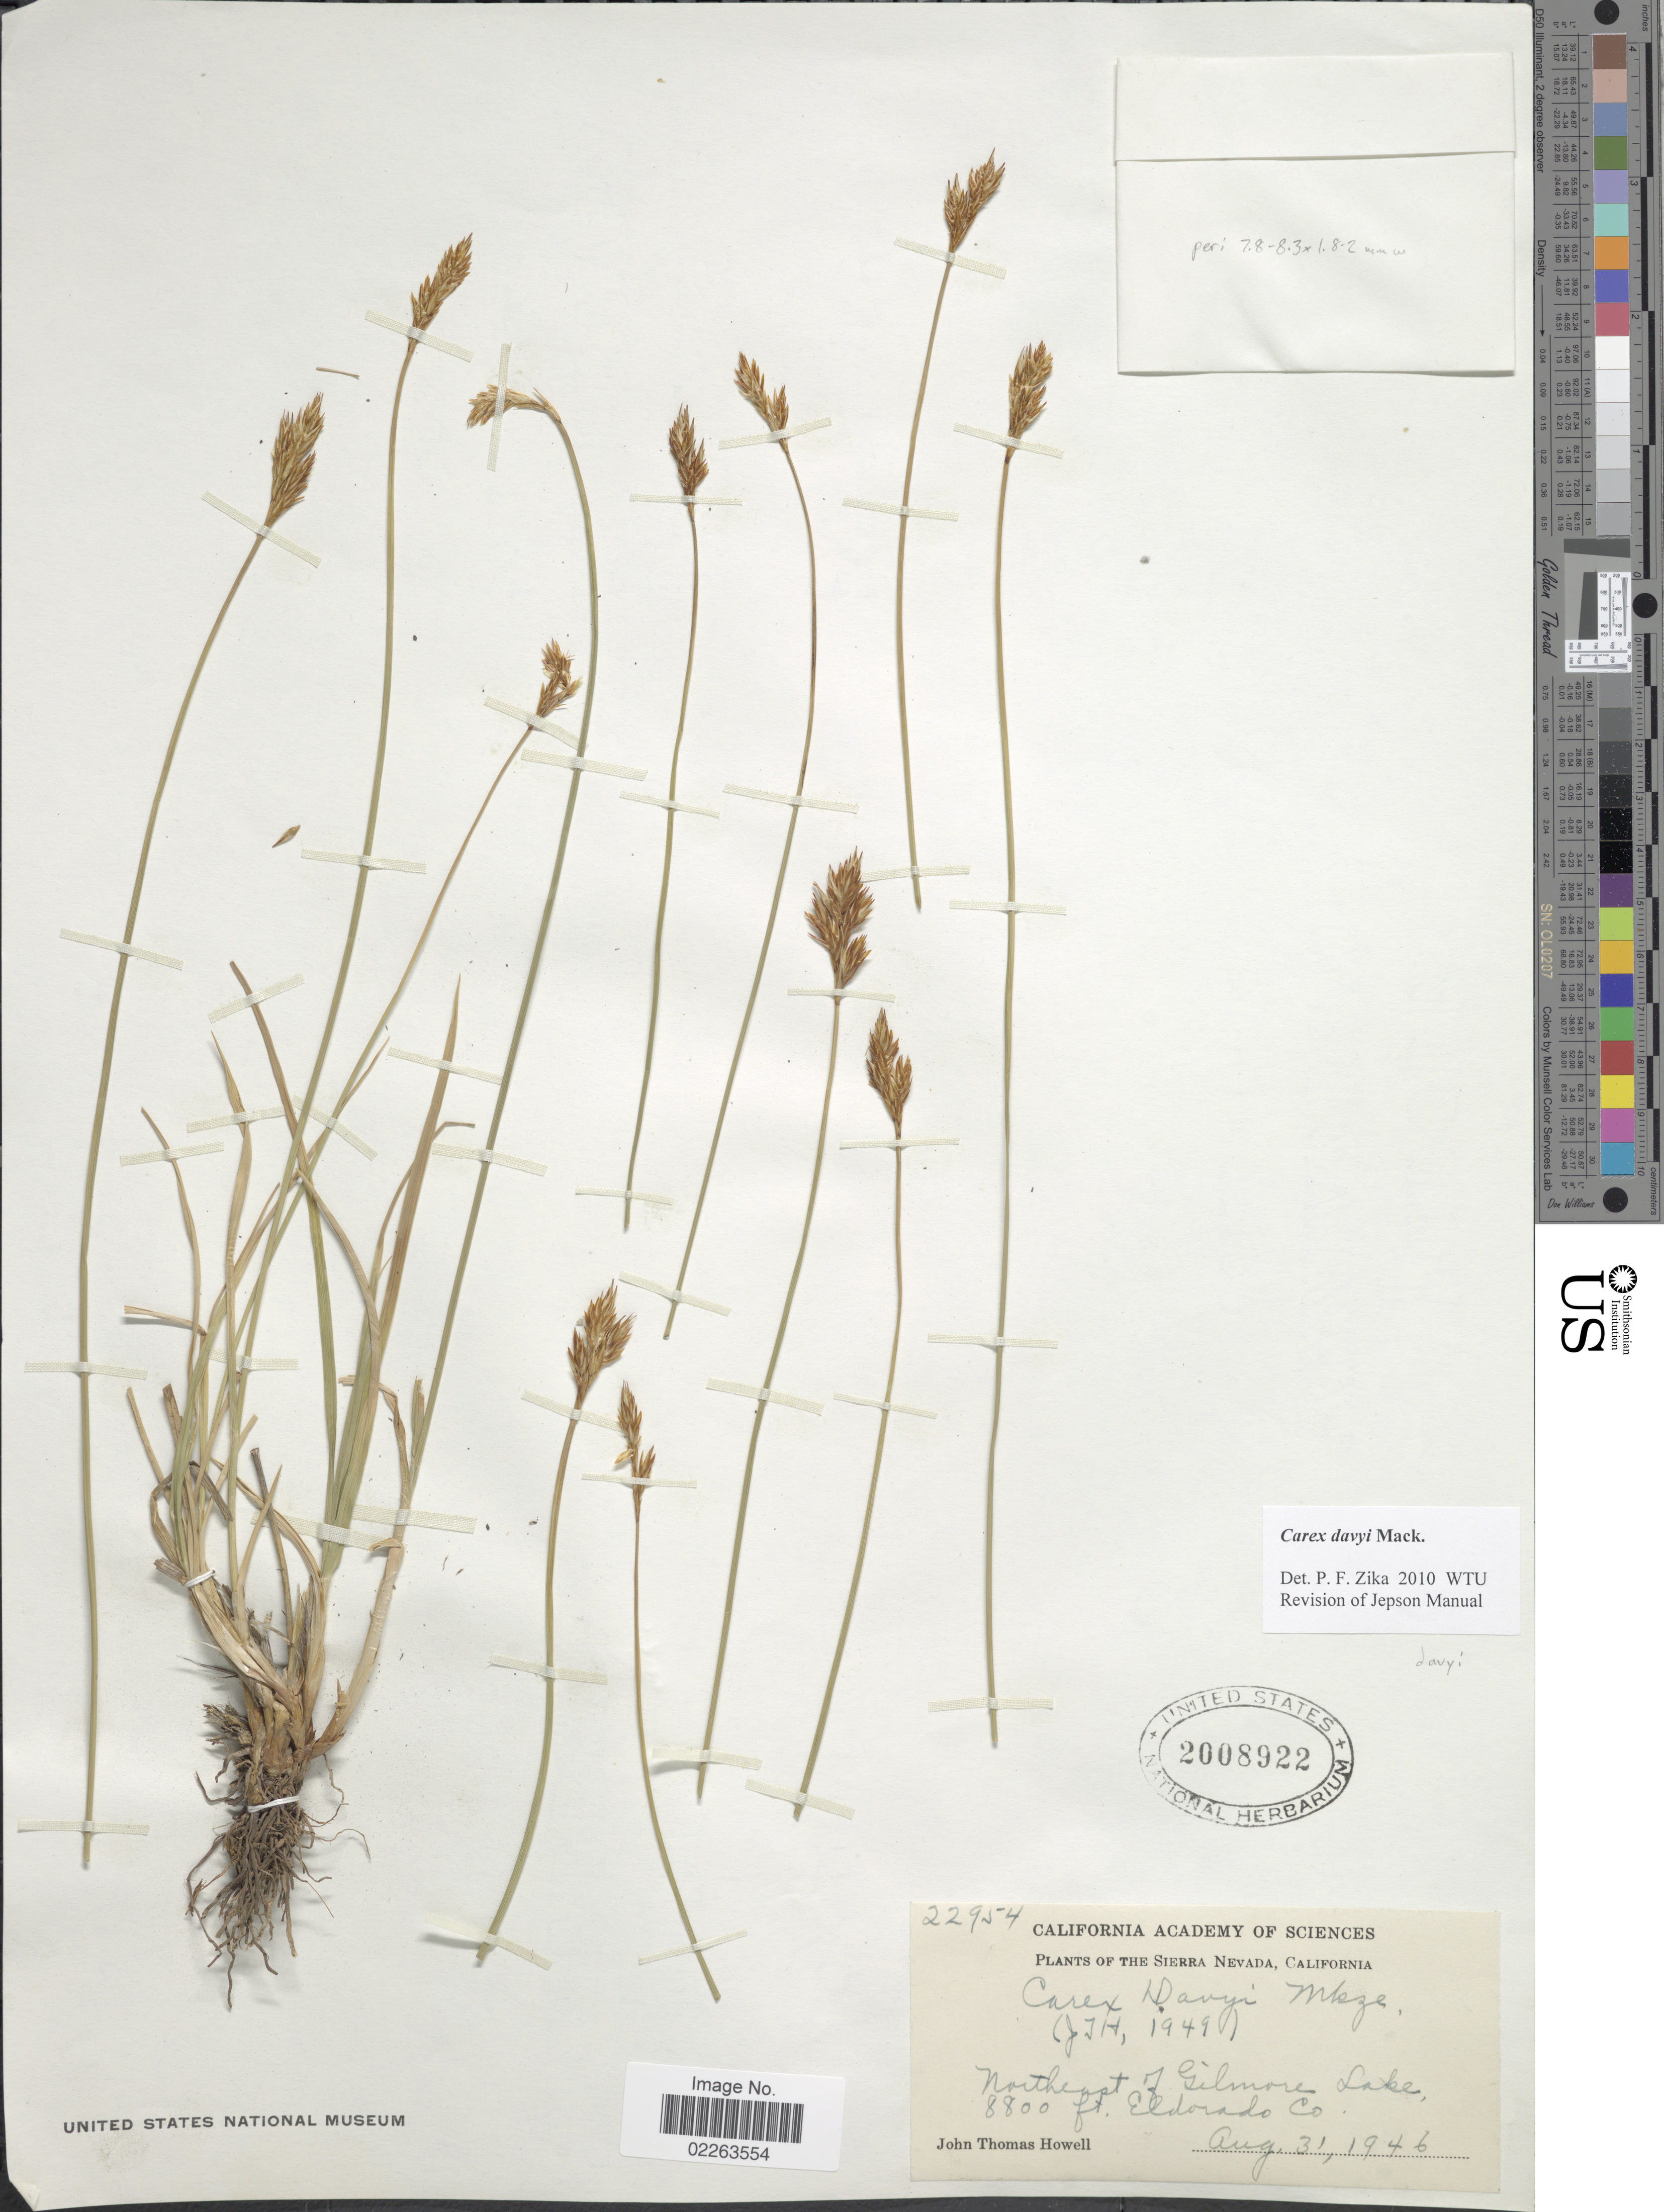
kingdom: Plantae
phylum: Tracheophyta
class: Liliopsida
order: Poales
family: Cyperaceae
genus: Carex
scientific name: Carex davyi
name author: Mack.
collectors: J. T. Howell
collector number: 22954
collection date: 1946-08-31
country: United States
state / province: California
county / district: El Dorado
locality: Sierra Nevada. Northeast of Gilmore Lake, Eldorado Co.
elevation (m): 2682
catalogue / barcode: US 2008922